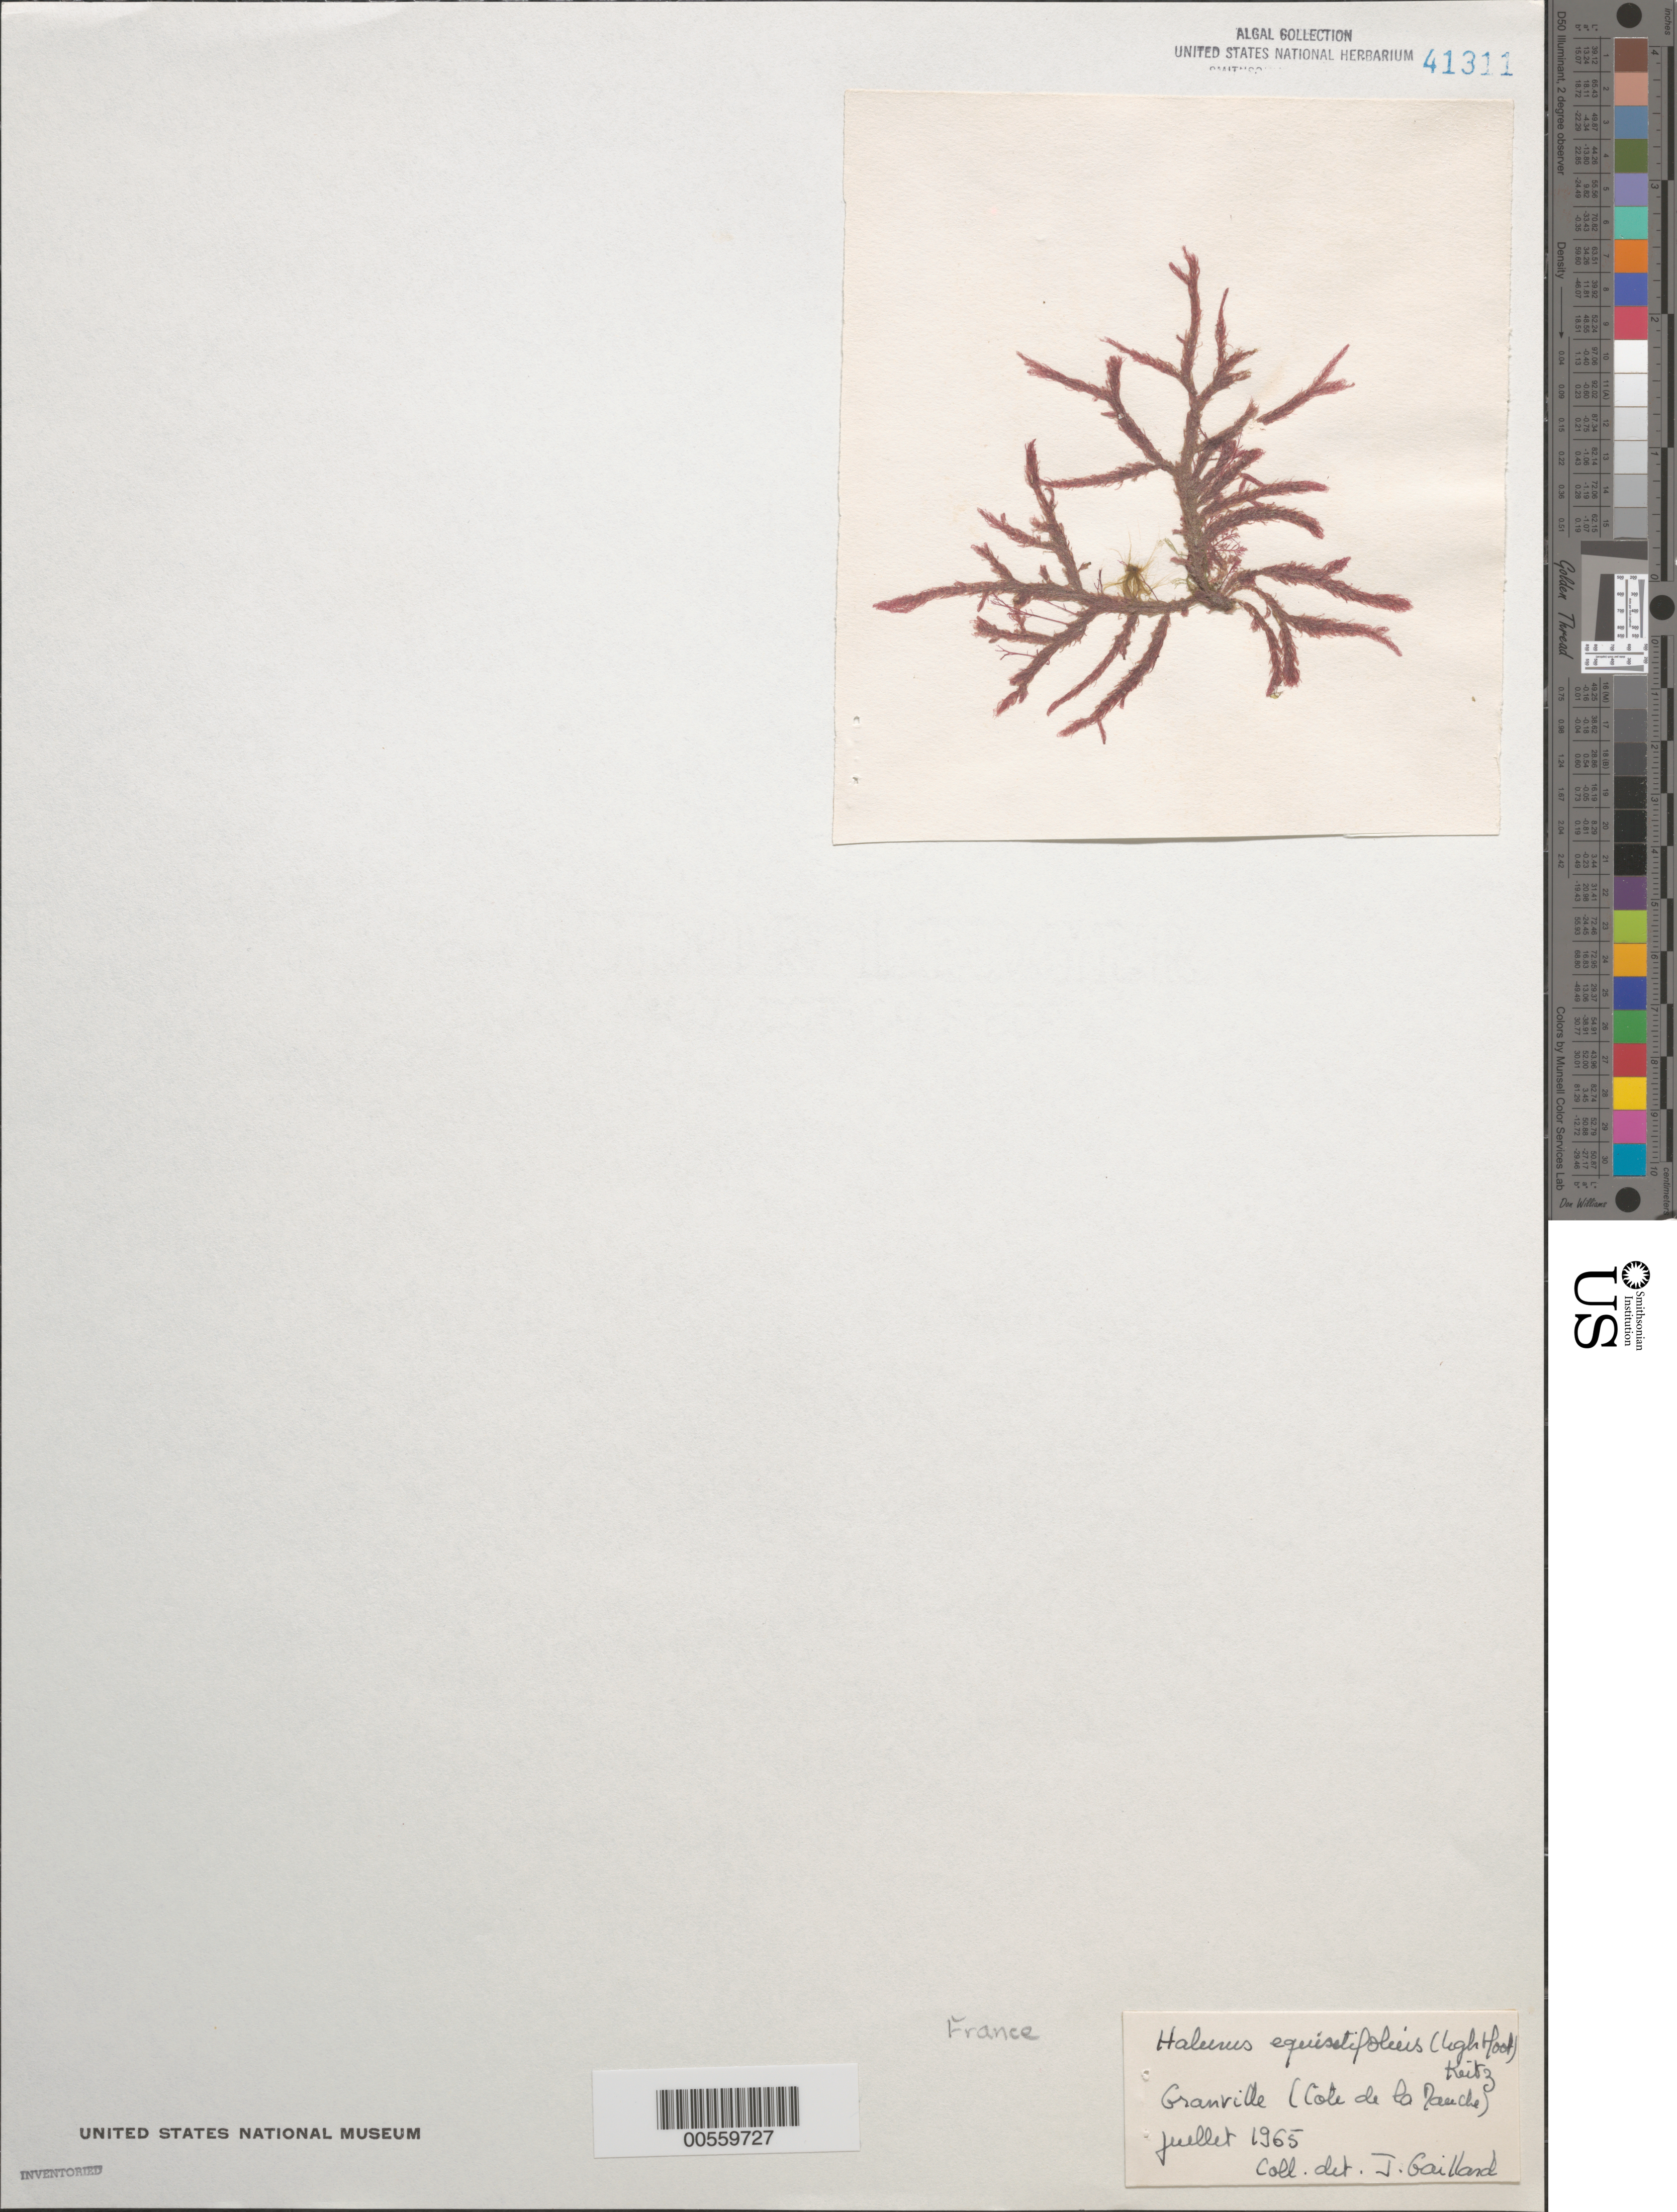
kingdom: Plantae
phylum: Rhodophyta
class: Florideophyceae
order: Ceramiales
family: Wrangeliaceae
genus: Halurus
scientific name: Halurus equisetifolius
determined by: Gaillard, J.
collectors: J. Gaillard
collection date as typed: Jul 1965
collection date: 1965-07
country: France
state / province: Normandie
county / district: Manche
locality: Granville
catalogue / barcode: US 41311